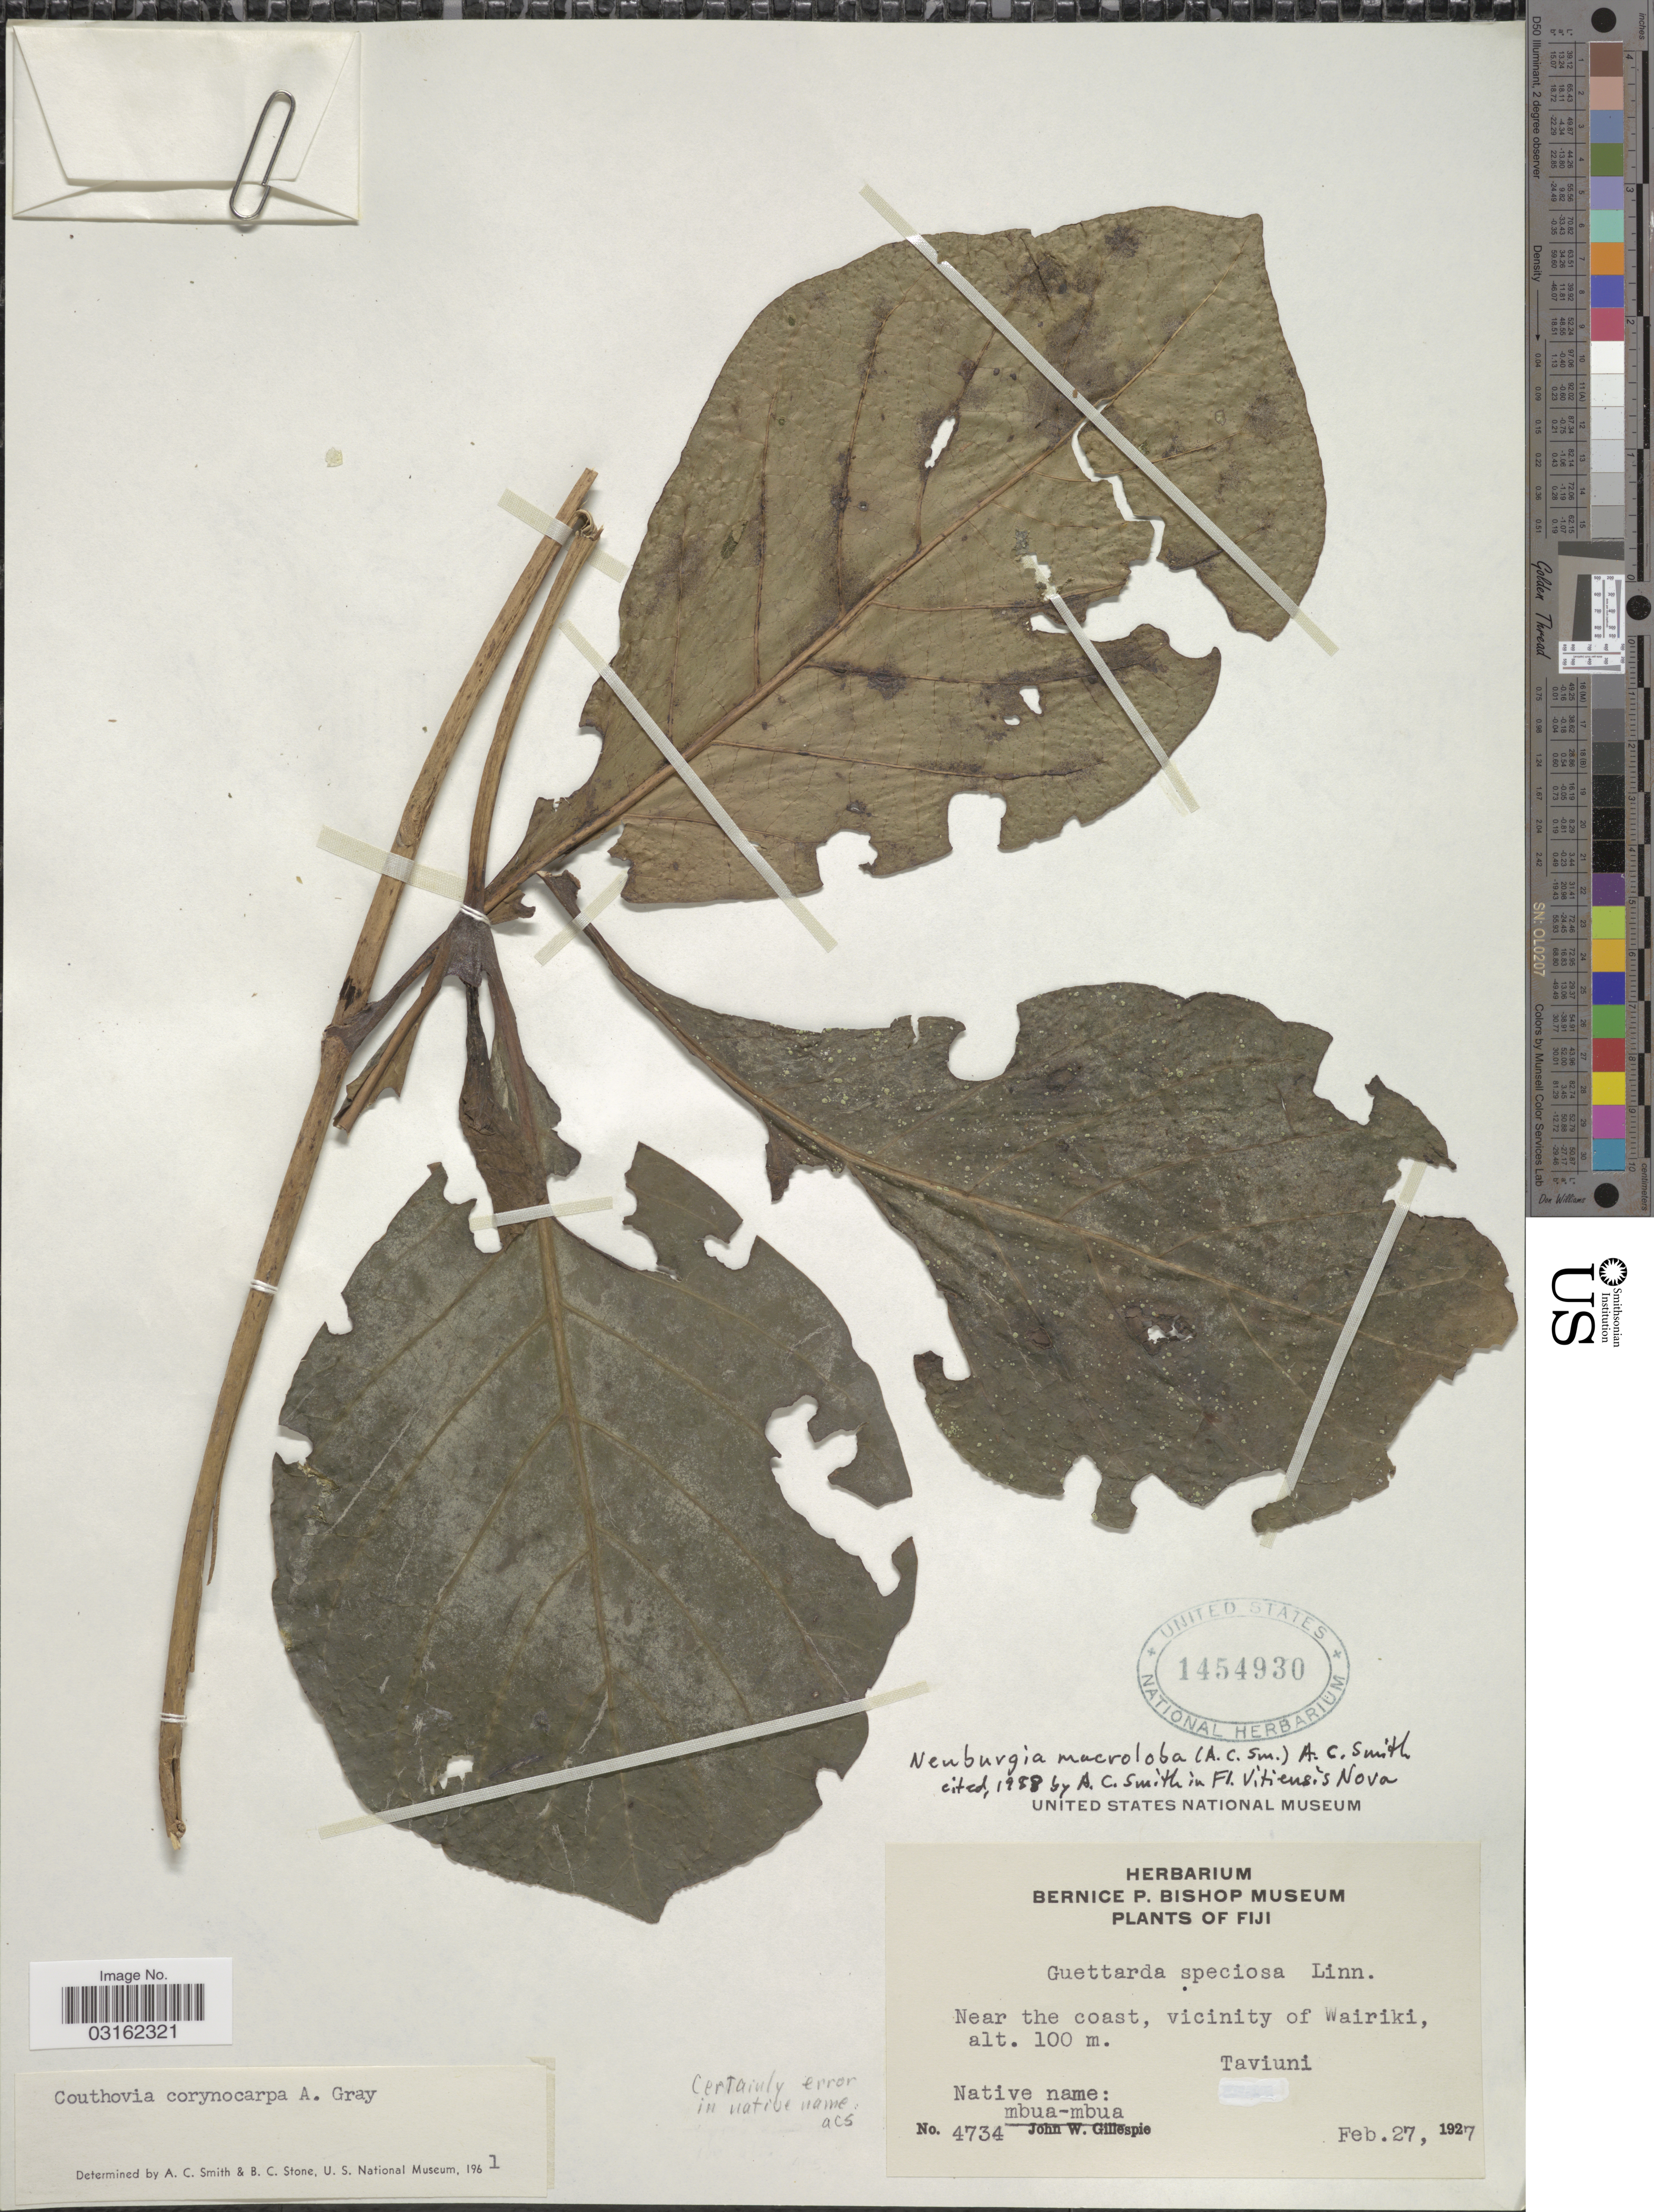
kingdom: Plantae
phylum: Tracheophyta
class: Magnoliopsida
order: Gentianales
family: Loganiaceae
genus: Neuburgia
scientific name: Neuburgia macroloba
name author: (A.C. Sm.) A.C. Sm.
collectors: J. W. Gillespie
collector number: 4734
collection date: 1927-02-27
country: Fiji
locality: Near the coast, vicinity of Wairiki, Taviuni.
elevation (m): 100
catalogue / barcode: US 1454930